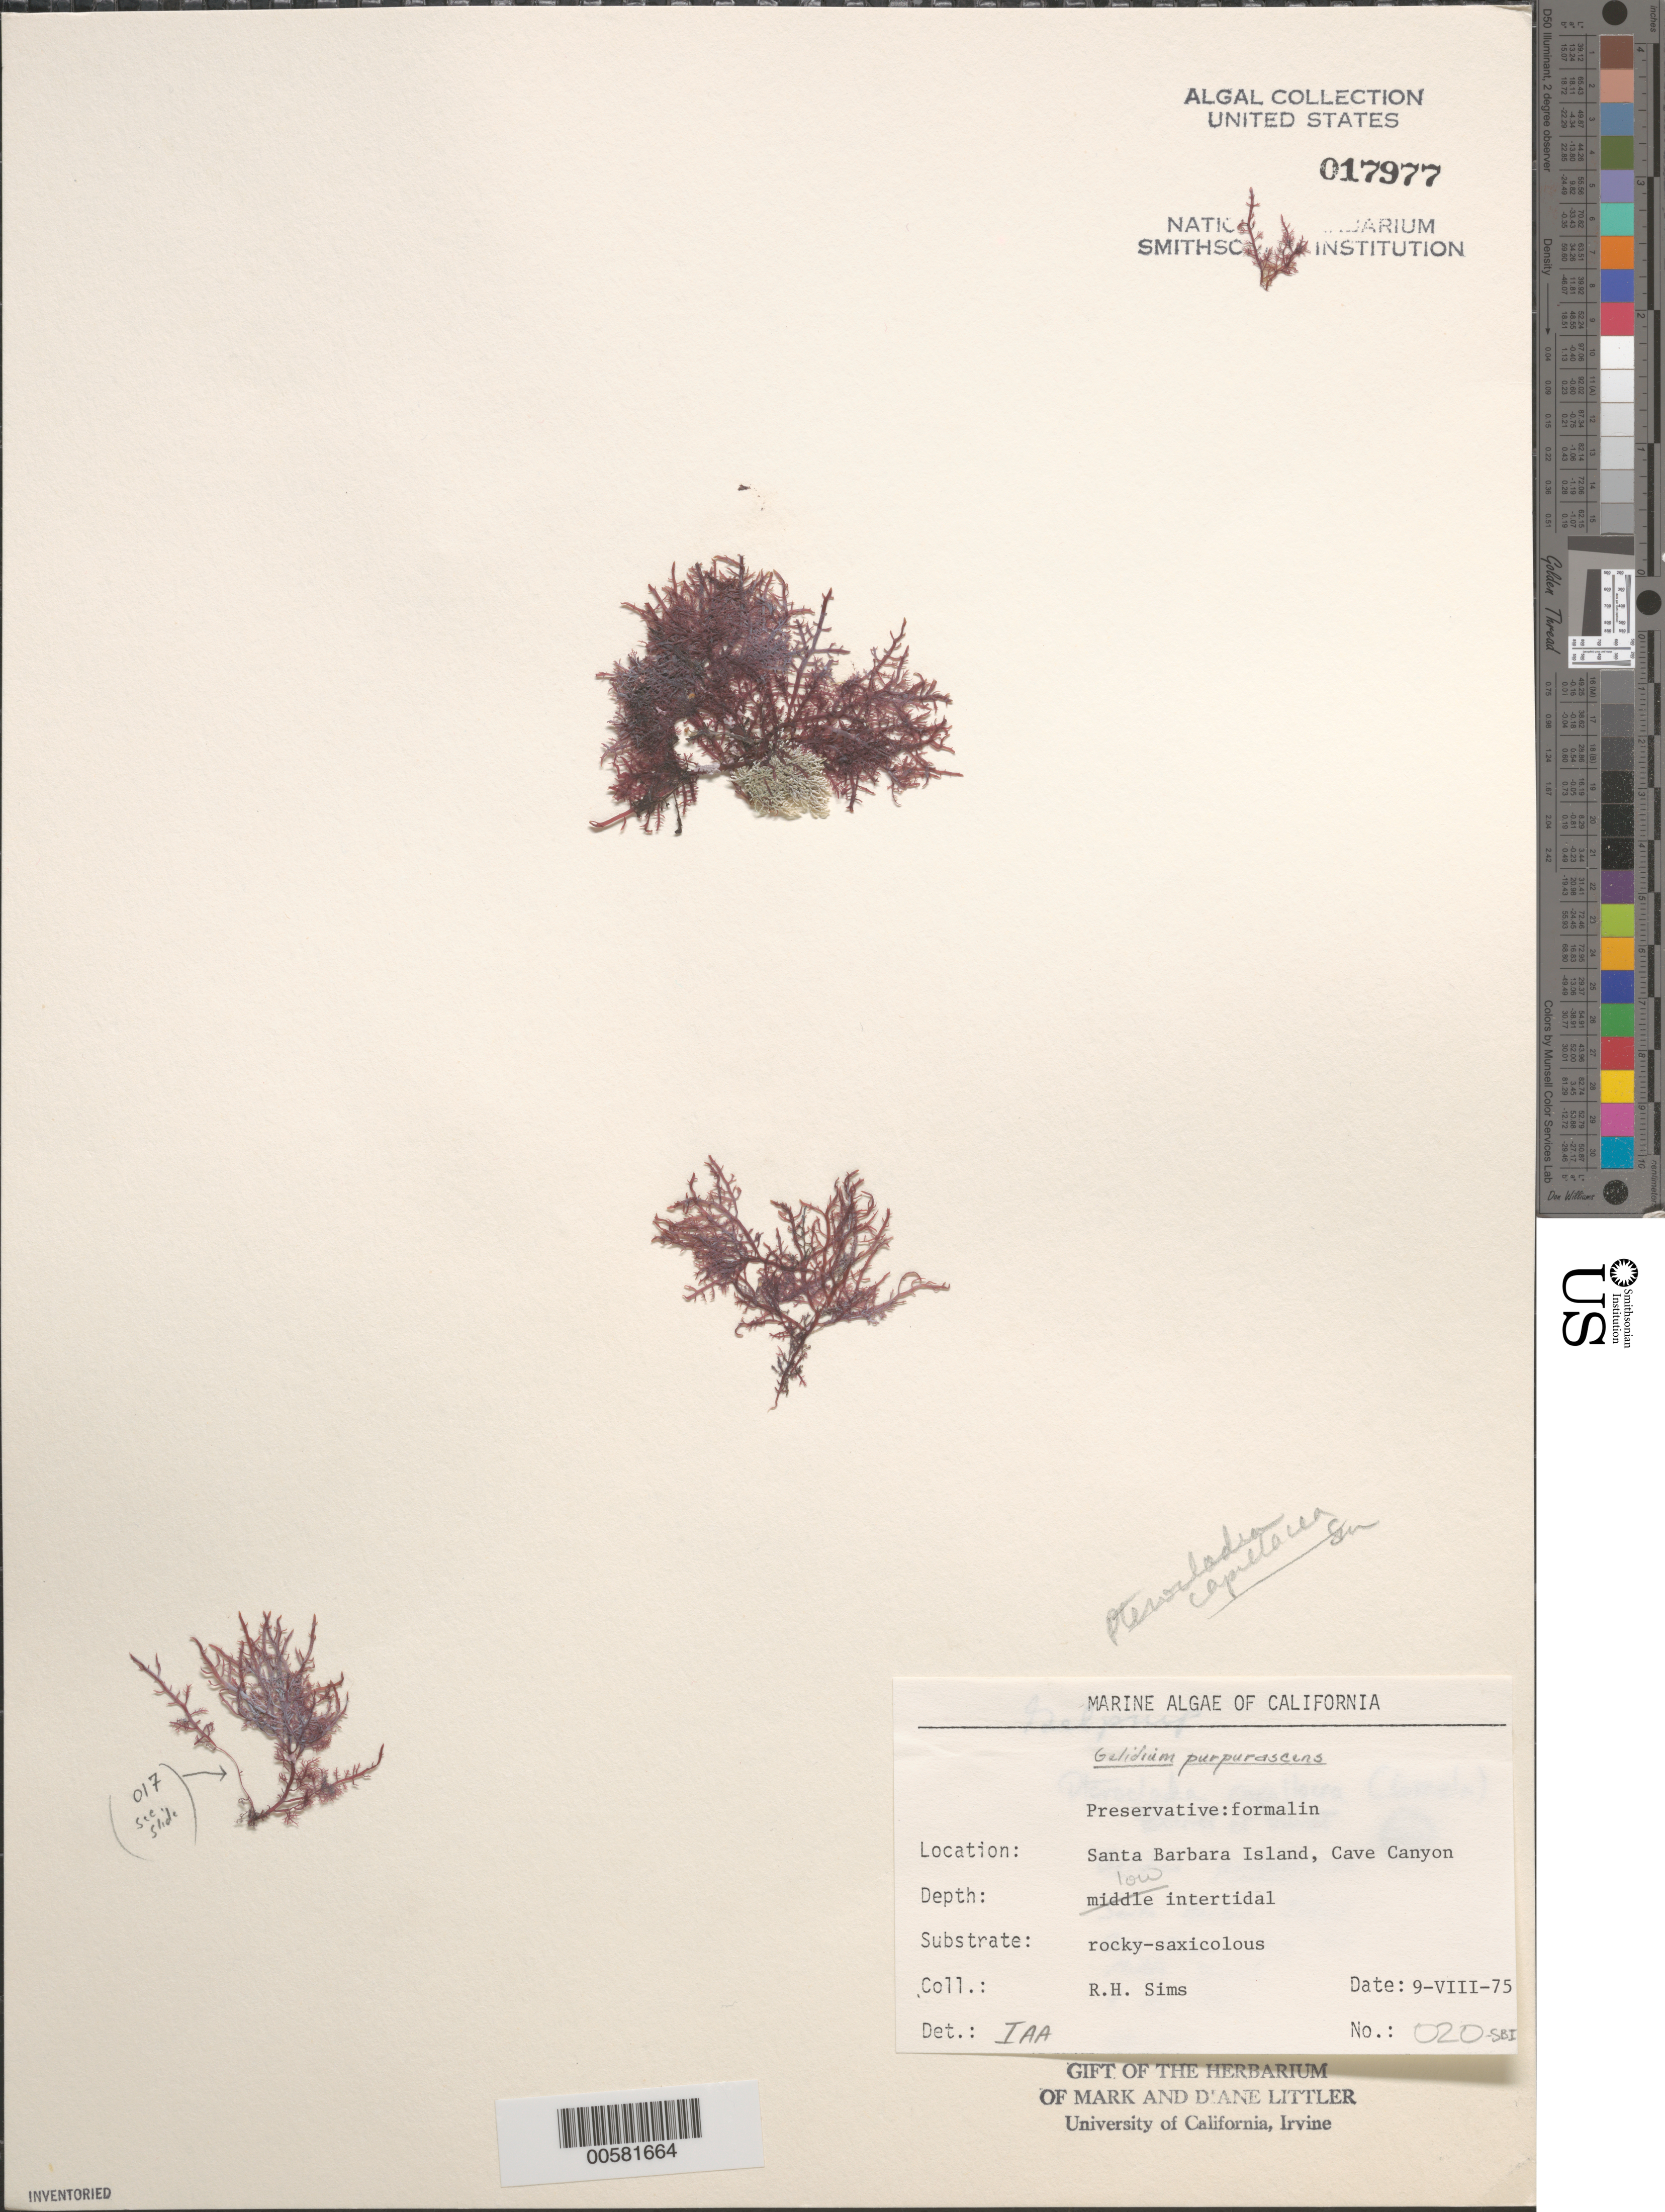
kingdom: Plantae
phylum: Rhodophyta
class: Florideophyceae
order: Gelidiales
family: Pterocladiaceae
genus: Pterocladiella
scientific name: Pterocladiella capillacea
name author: (S.G. Gmel.) Santelices & Hommers.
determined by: Algae name updating Project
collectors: R. H. Sims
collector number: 020-sbi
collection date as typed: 09 Aug 1975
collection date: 1975-08-09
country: United States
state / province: California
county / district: Santa Barbara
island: Santa Barbara Island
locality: Cave Canyon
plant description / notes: BLM-SOCALBIGHT Rocky Intertidal Survey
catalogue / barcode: US 17977